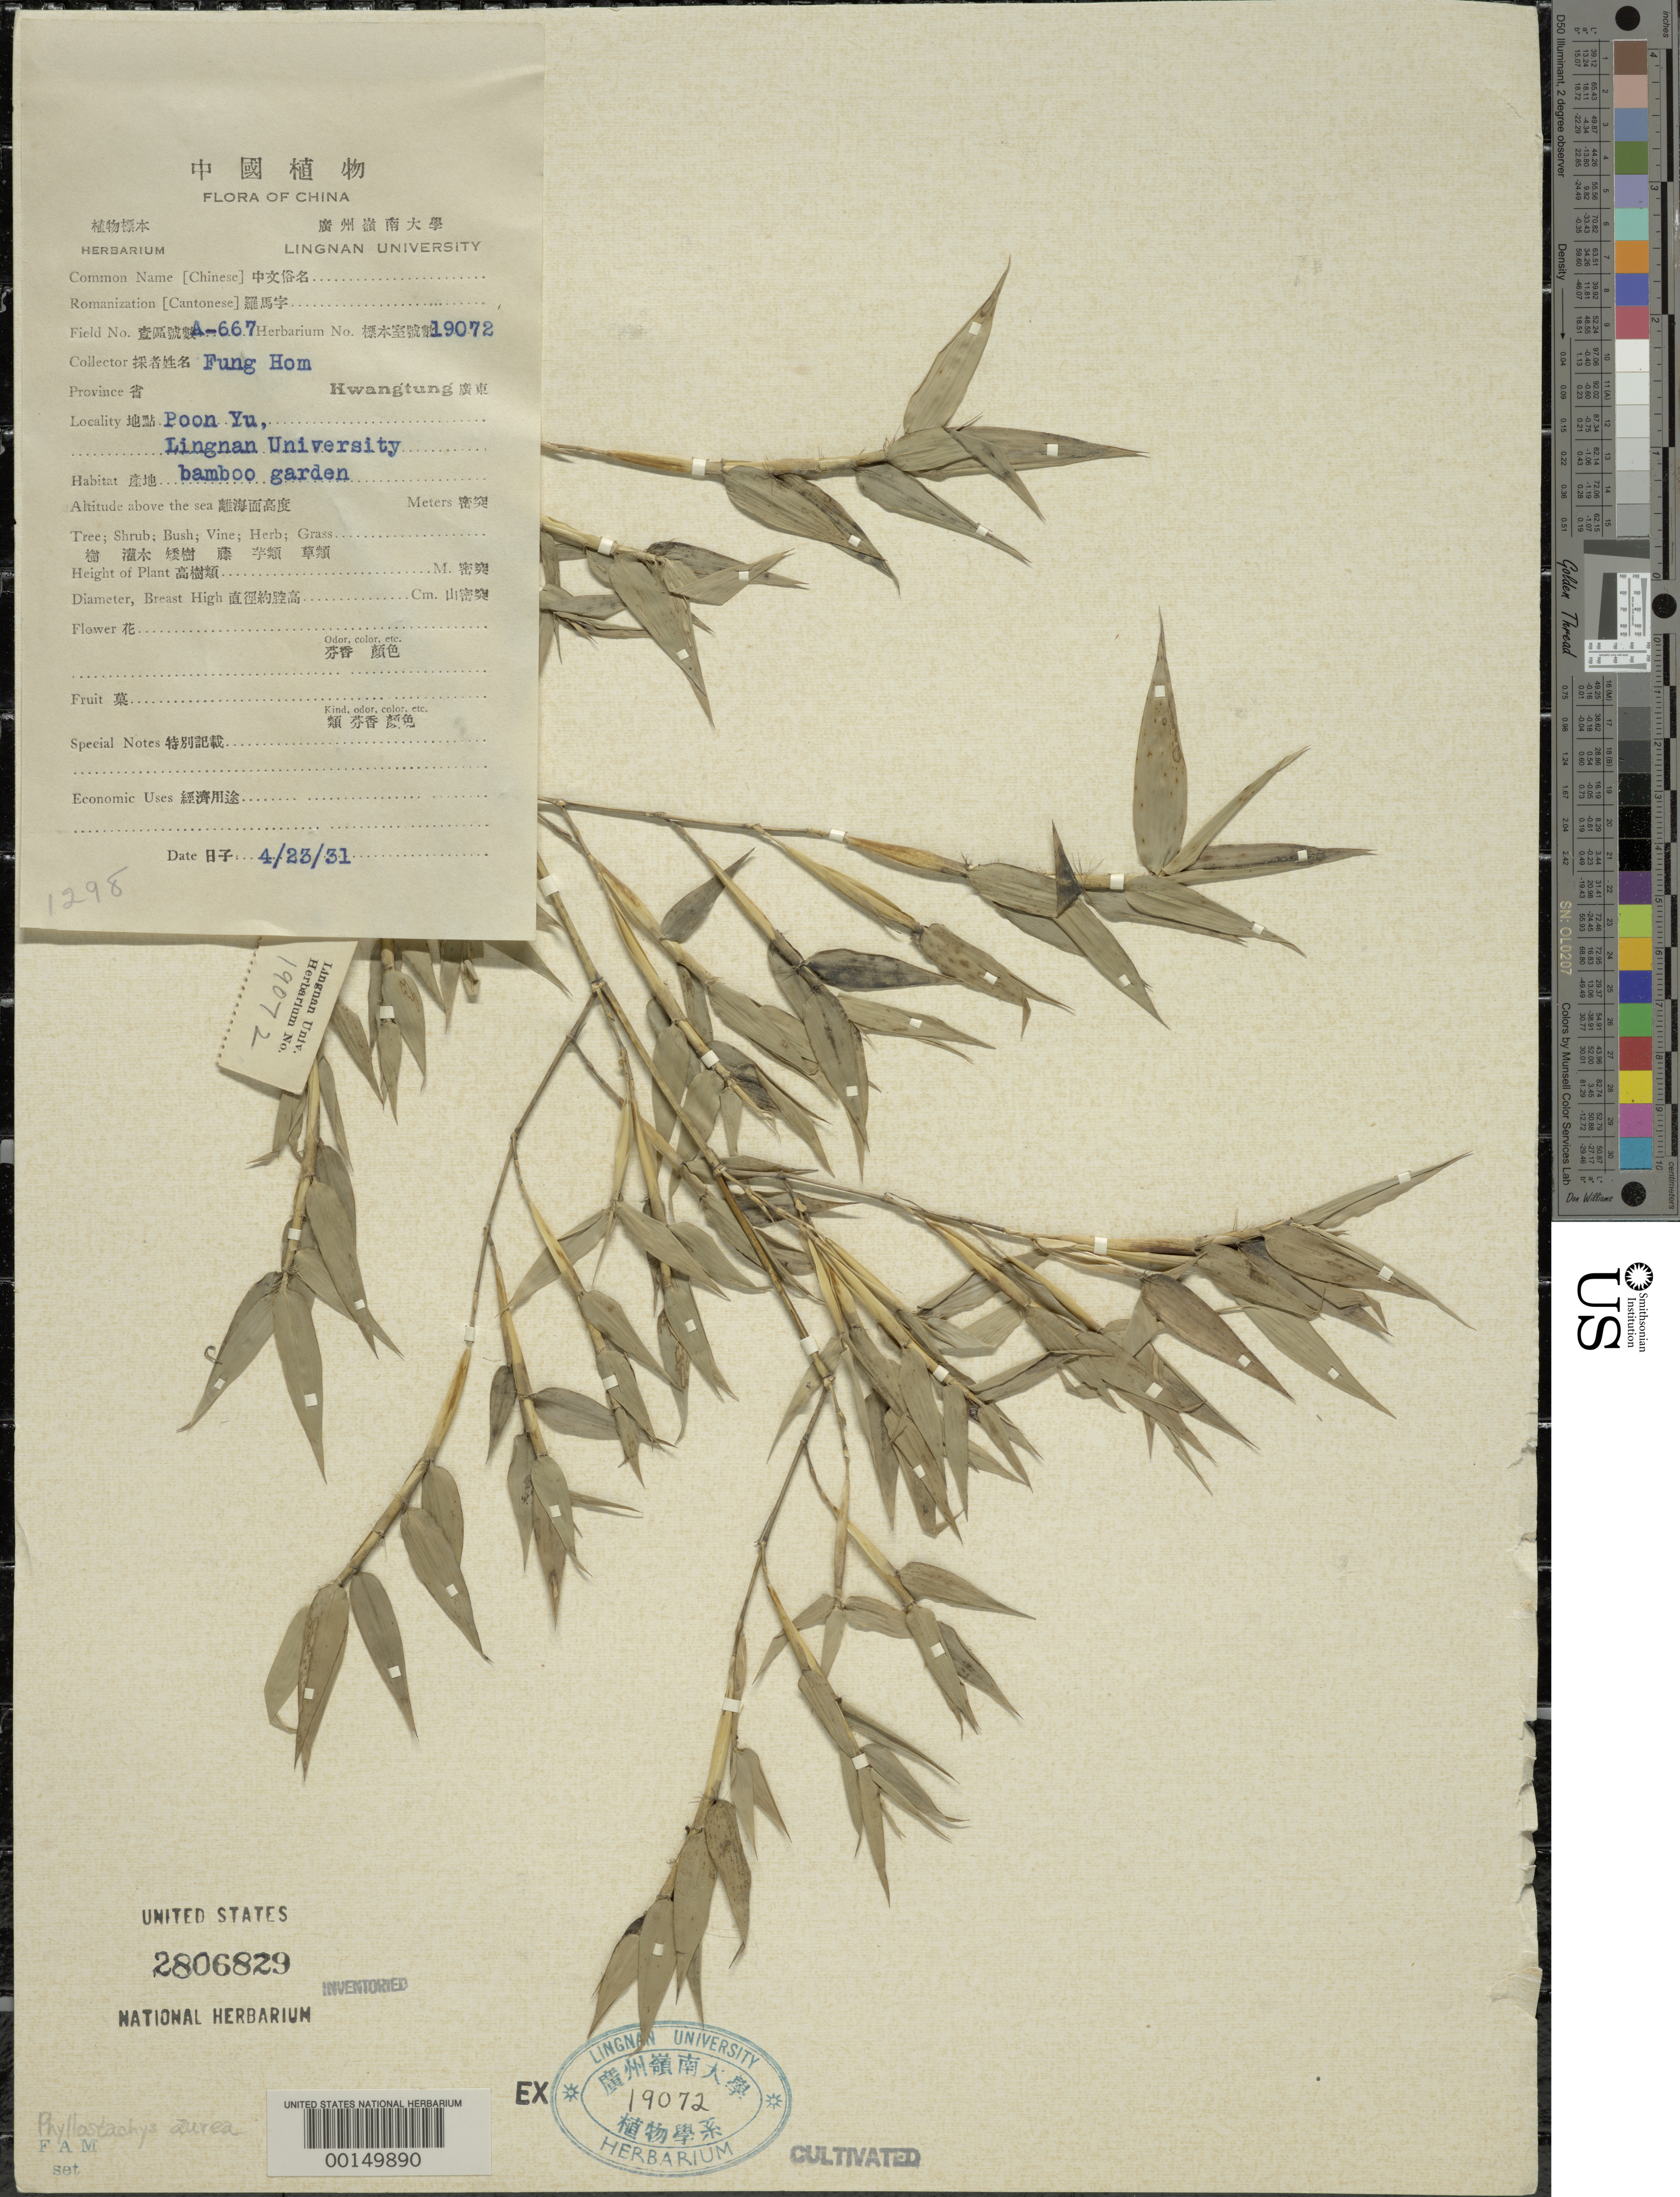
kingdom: Plantae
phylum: Tracheophyta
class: Liliopsida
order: Poales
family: Poaceae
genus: Phyllostachys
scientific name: Phyllostachys aurea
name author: Rivière & C. Rivière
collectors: H. L. Fung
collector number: A-667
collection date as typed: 23 Apr 1931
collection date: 1931-04-23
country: China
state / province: Guangdong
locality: Poon-yu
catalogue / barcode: US 2806829